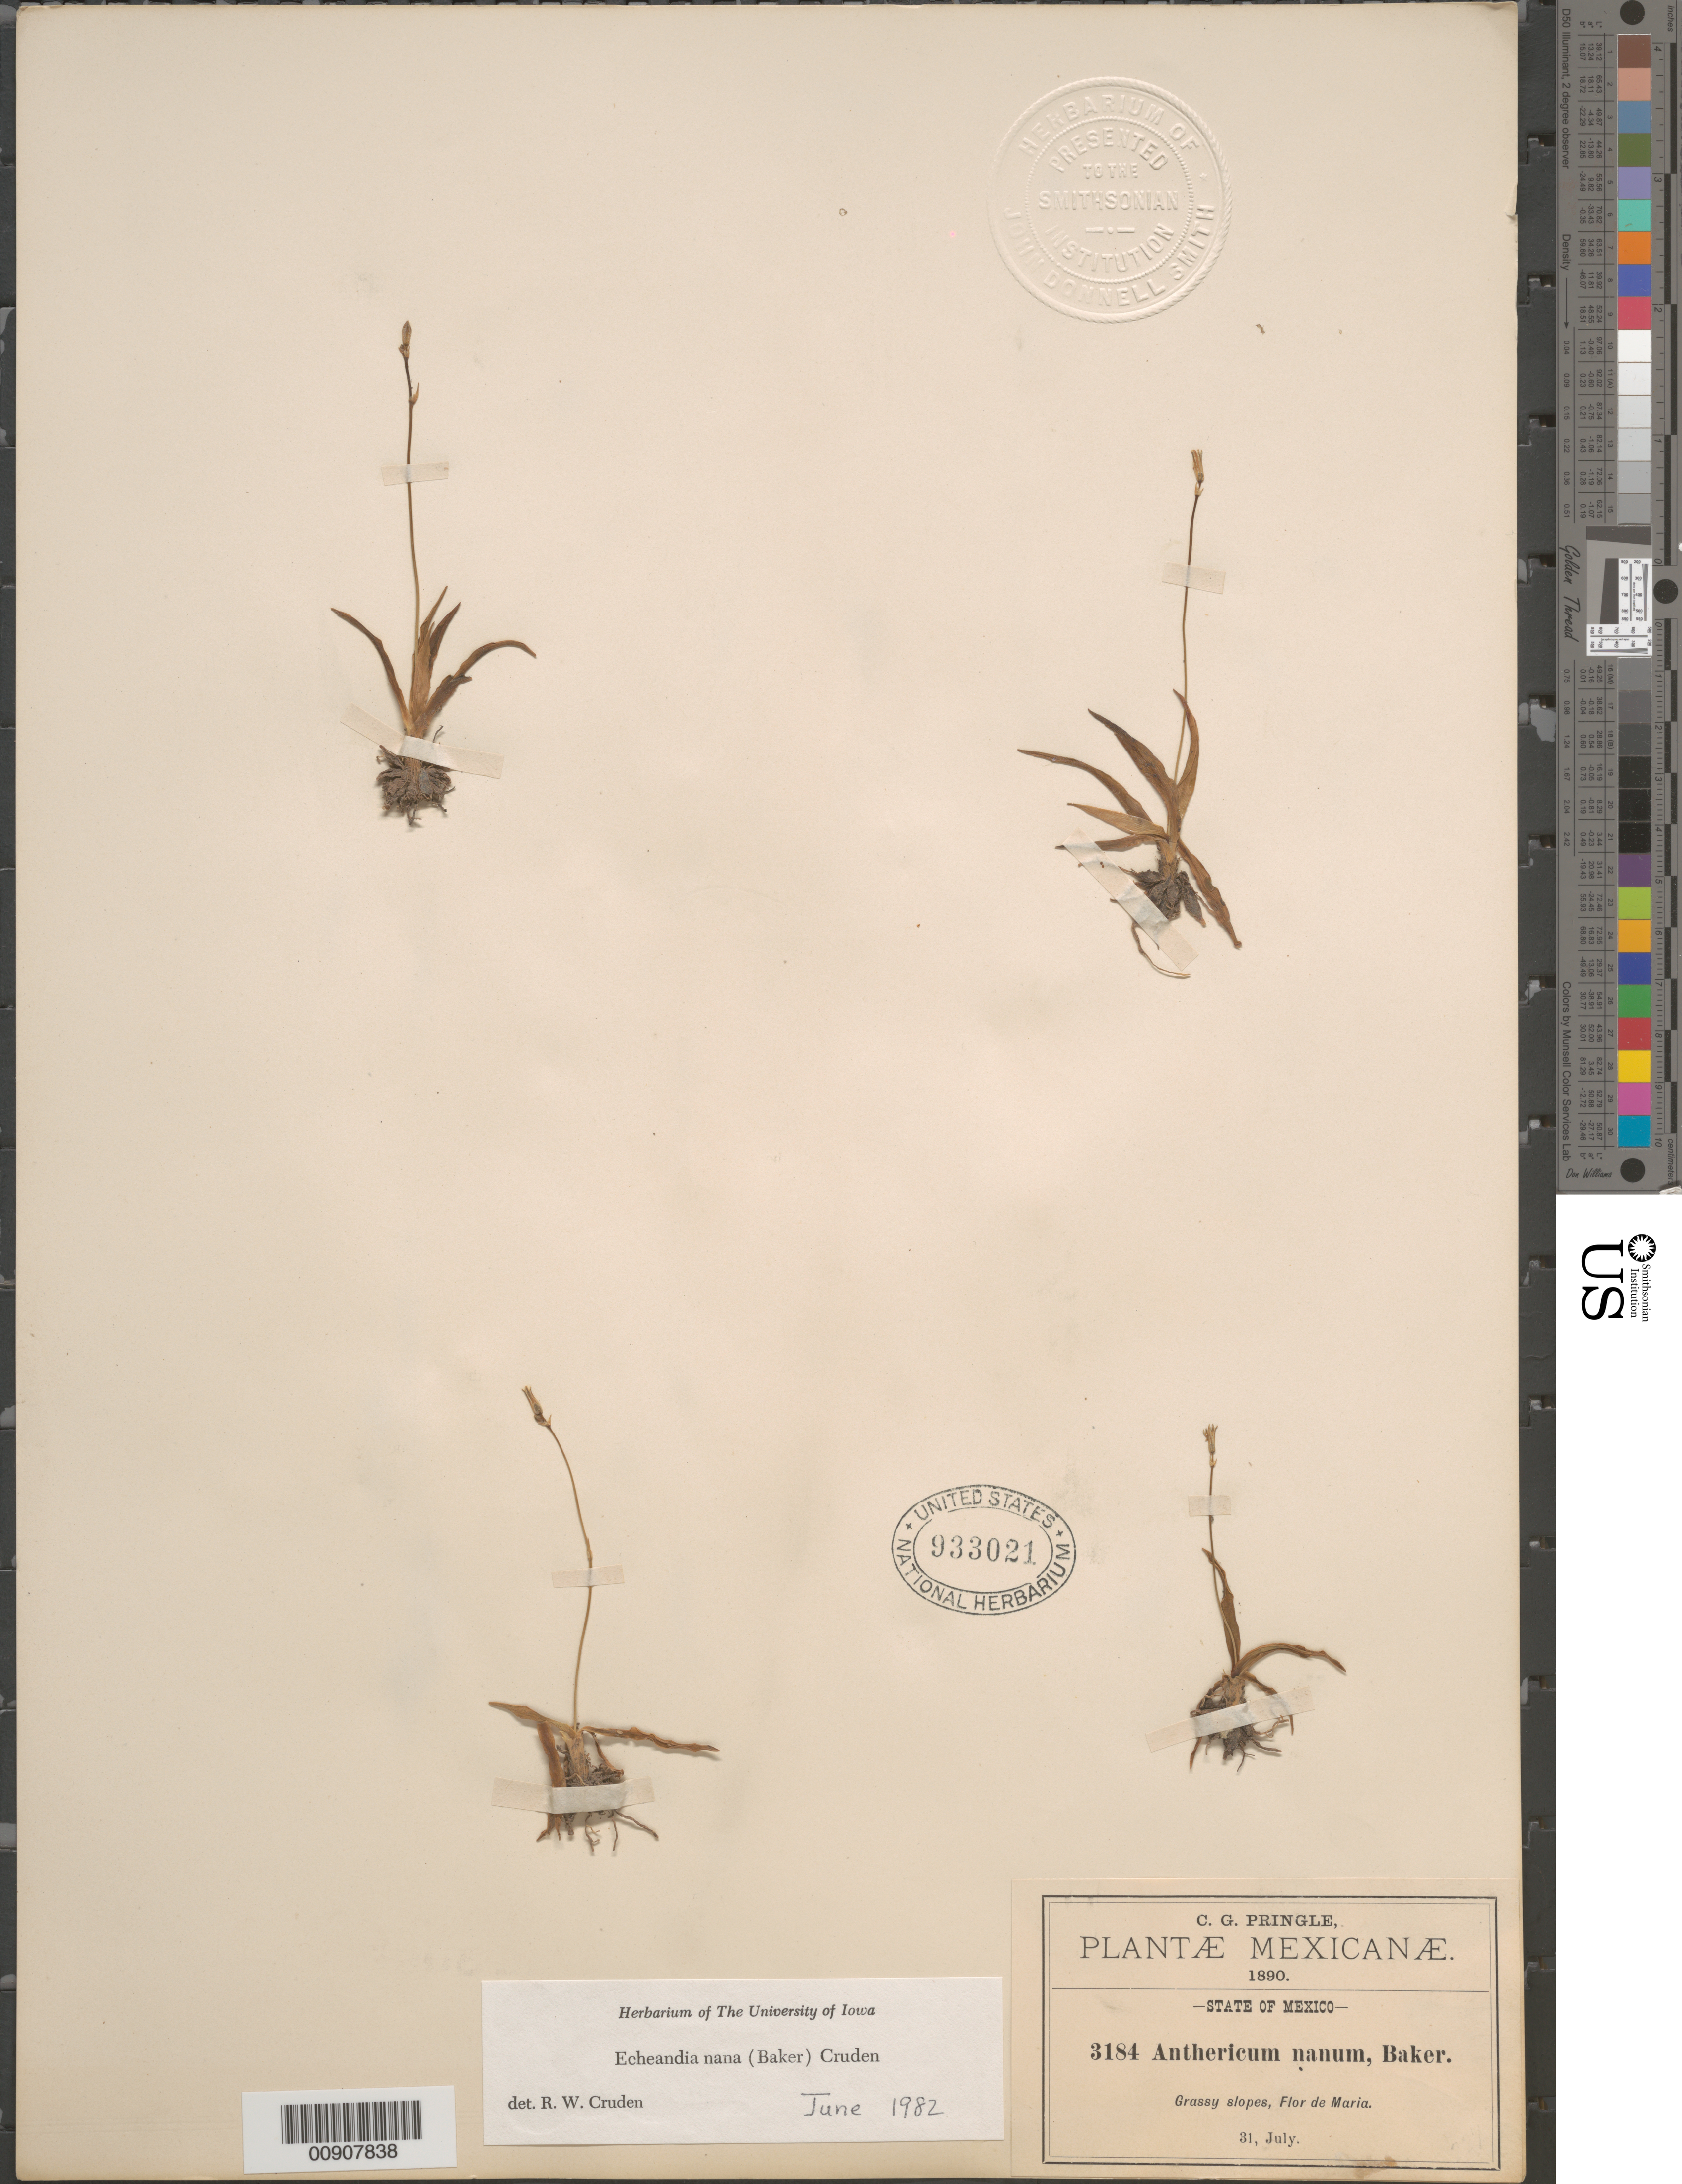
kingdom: Plantae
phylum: Tracheophyta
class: Liliopsida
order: Asparagales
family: Asparagaceae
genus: Echeandia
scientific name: Echeandia nana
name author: (Baker) Cruden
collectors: C. G. Pringle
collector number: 3184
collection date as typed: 31 Jul 1890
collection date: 1890-07-31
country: Mexico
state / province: México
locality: Flor de María, State of México.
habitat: Grassy slopes.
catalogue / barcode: US 933021